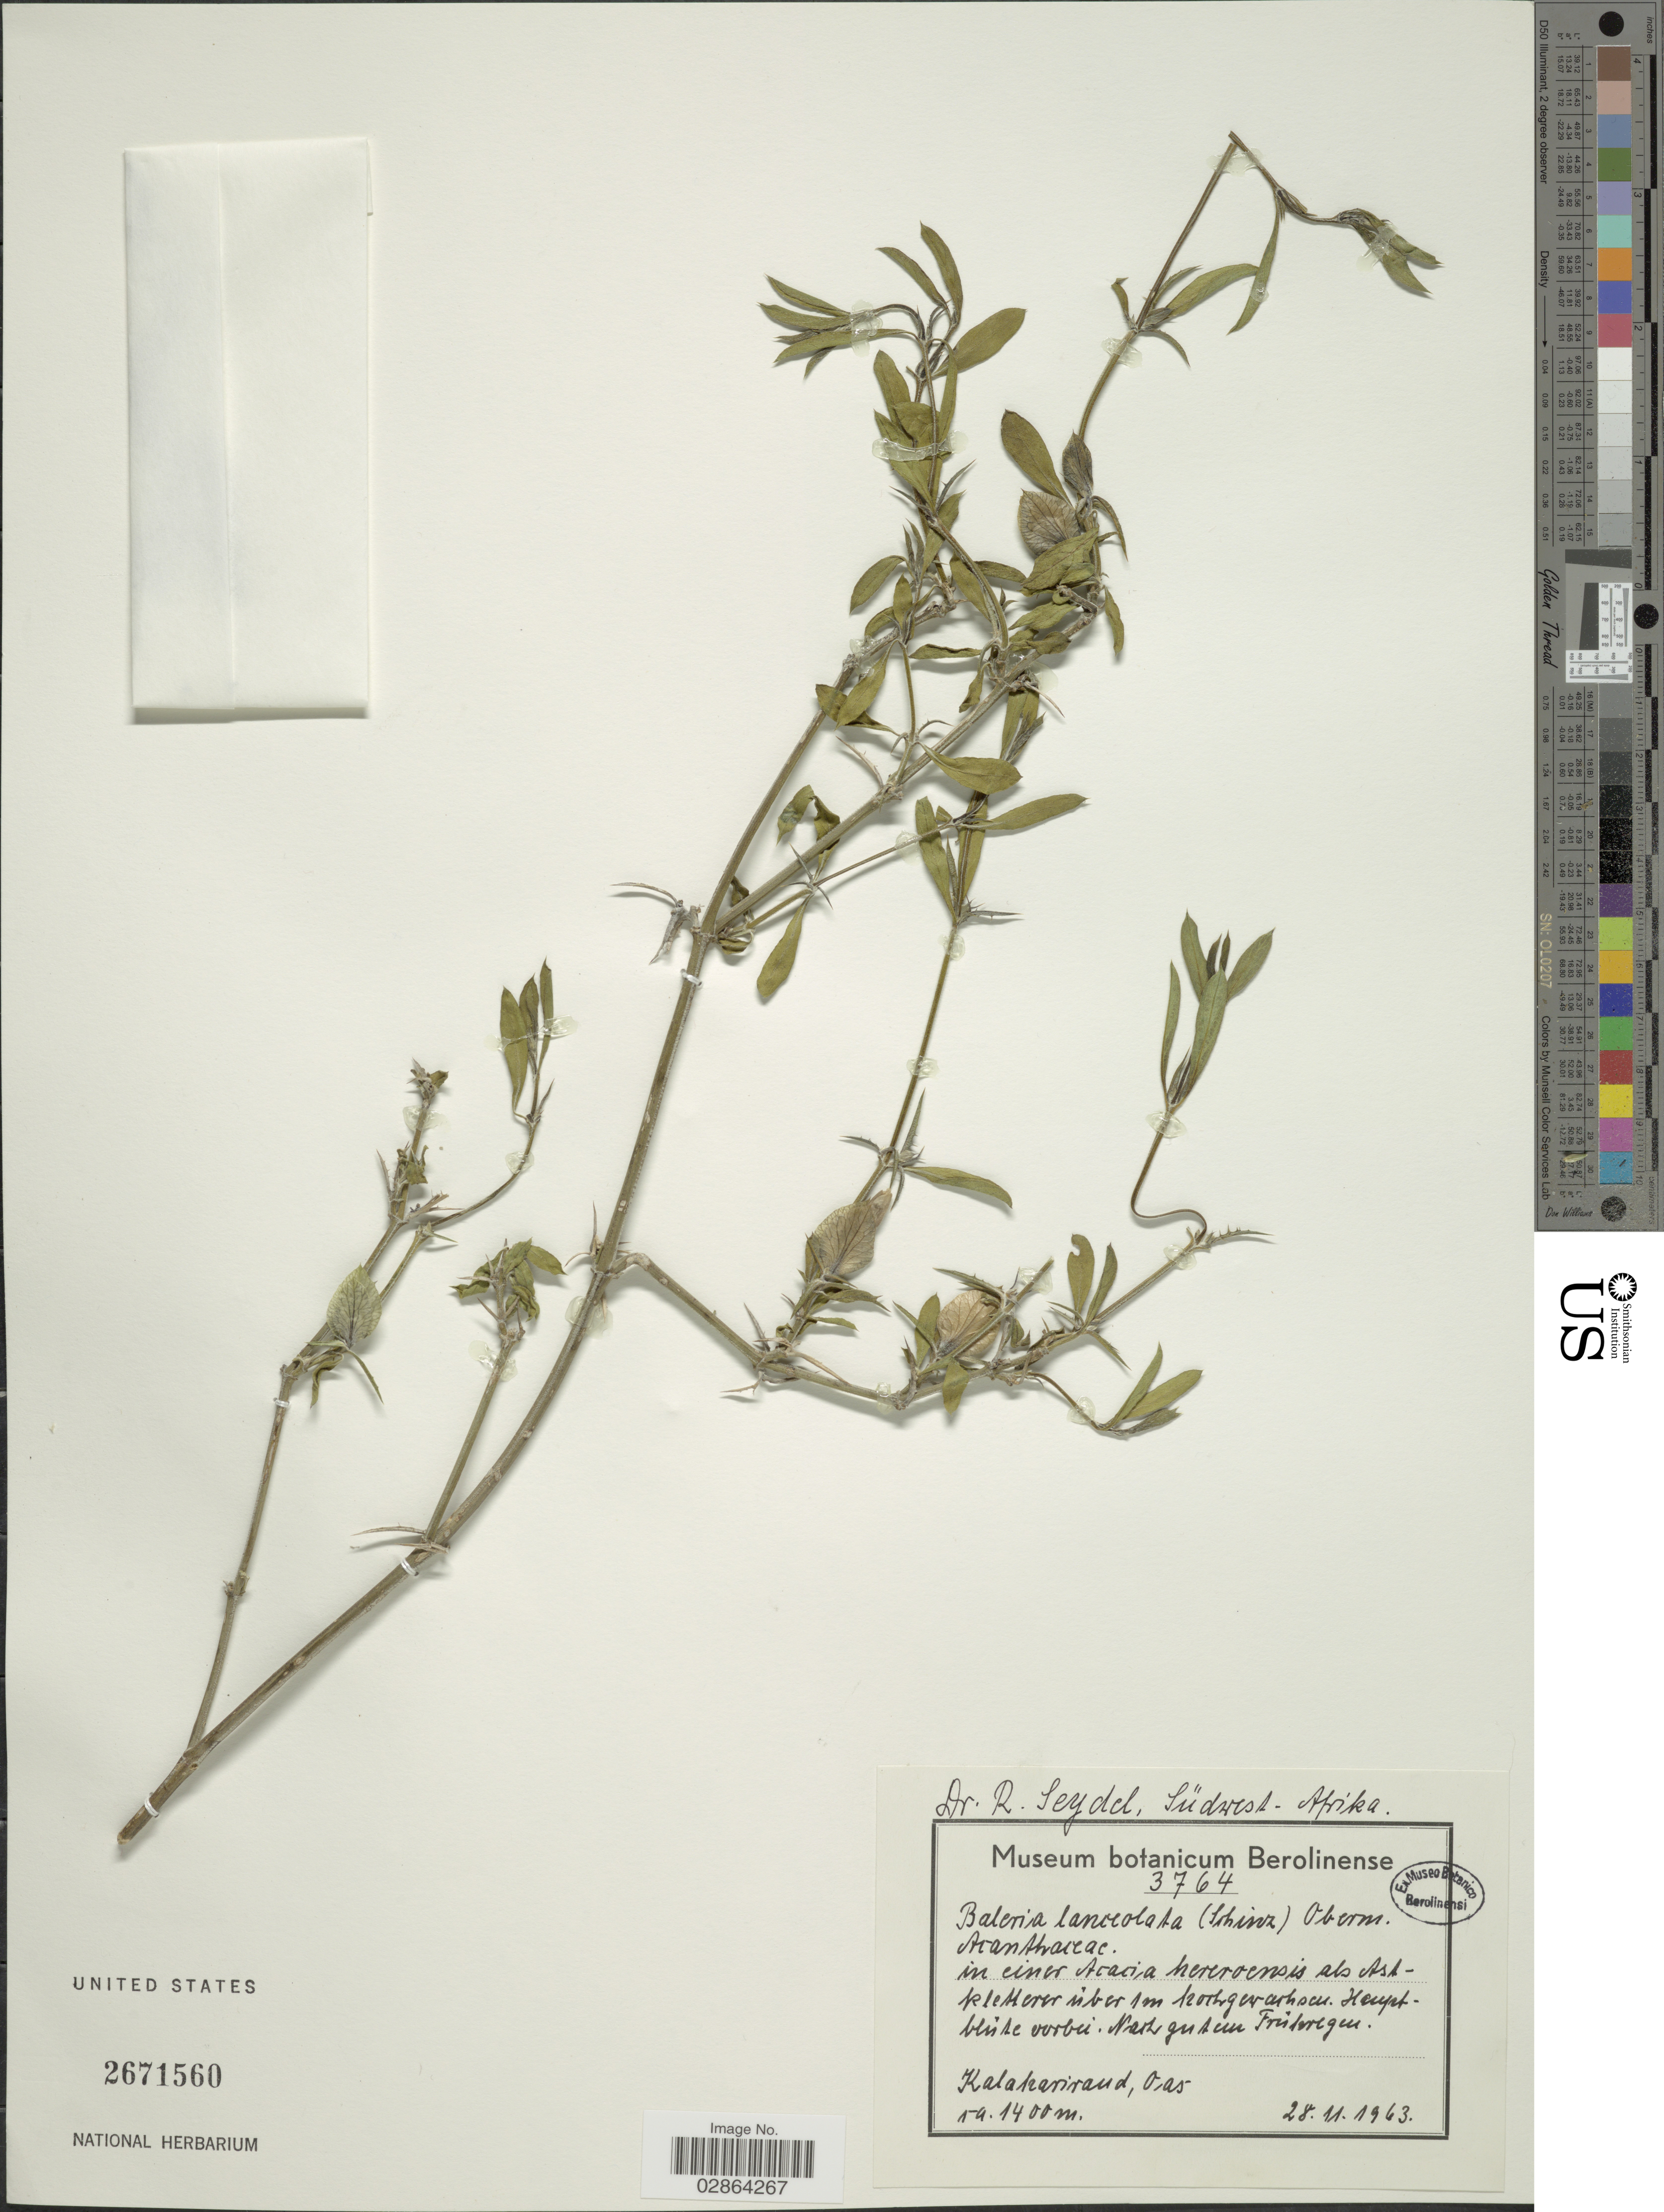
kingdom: Plantae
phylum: Tracheophyta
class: Magnoliopsida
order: Lamiales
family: Acanthaceae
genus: Barleria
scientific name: Barleria lanceolata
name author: (Schinz) Oberm.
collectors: R. Seydel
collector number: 3764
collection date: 1963-11-28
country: Namibia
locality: Südwest-Afrika, Kalaharirand Oas.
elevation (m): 1400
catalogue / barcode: US 2671560